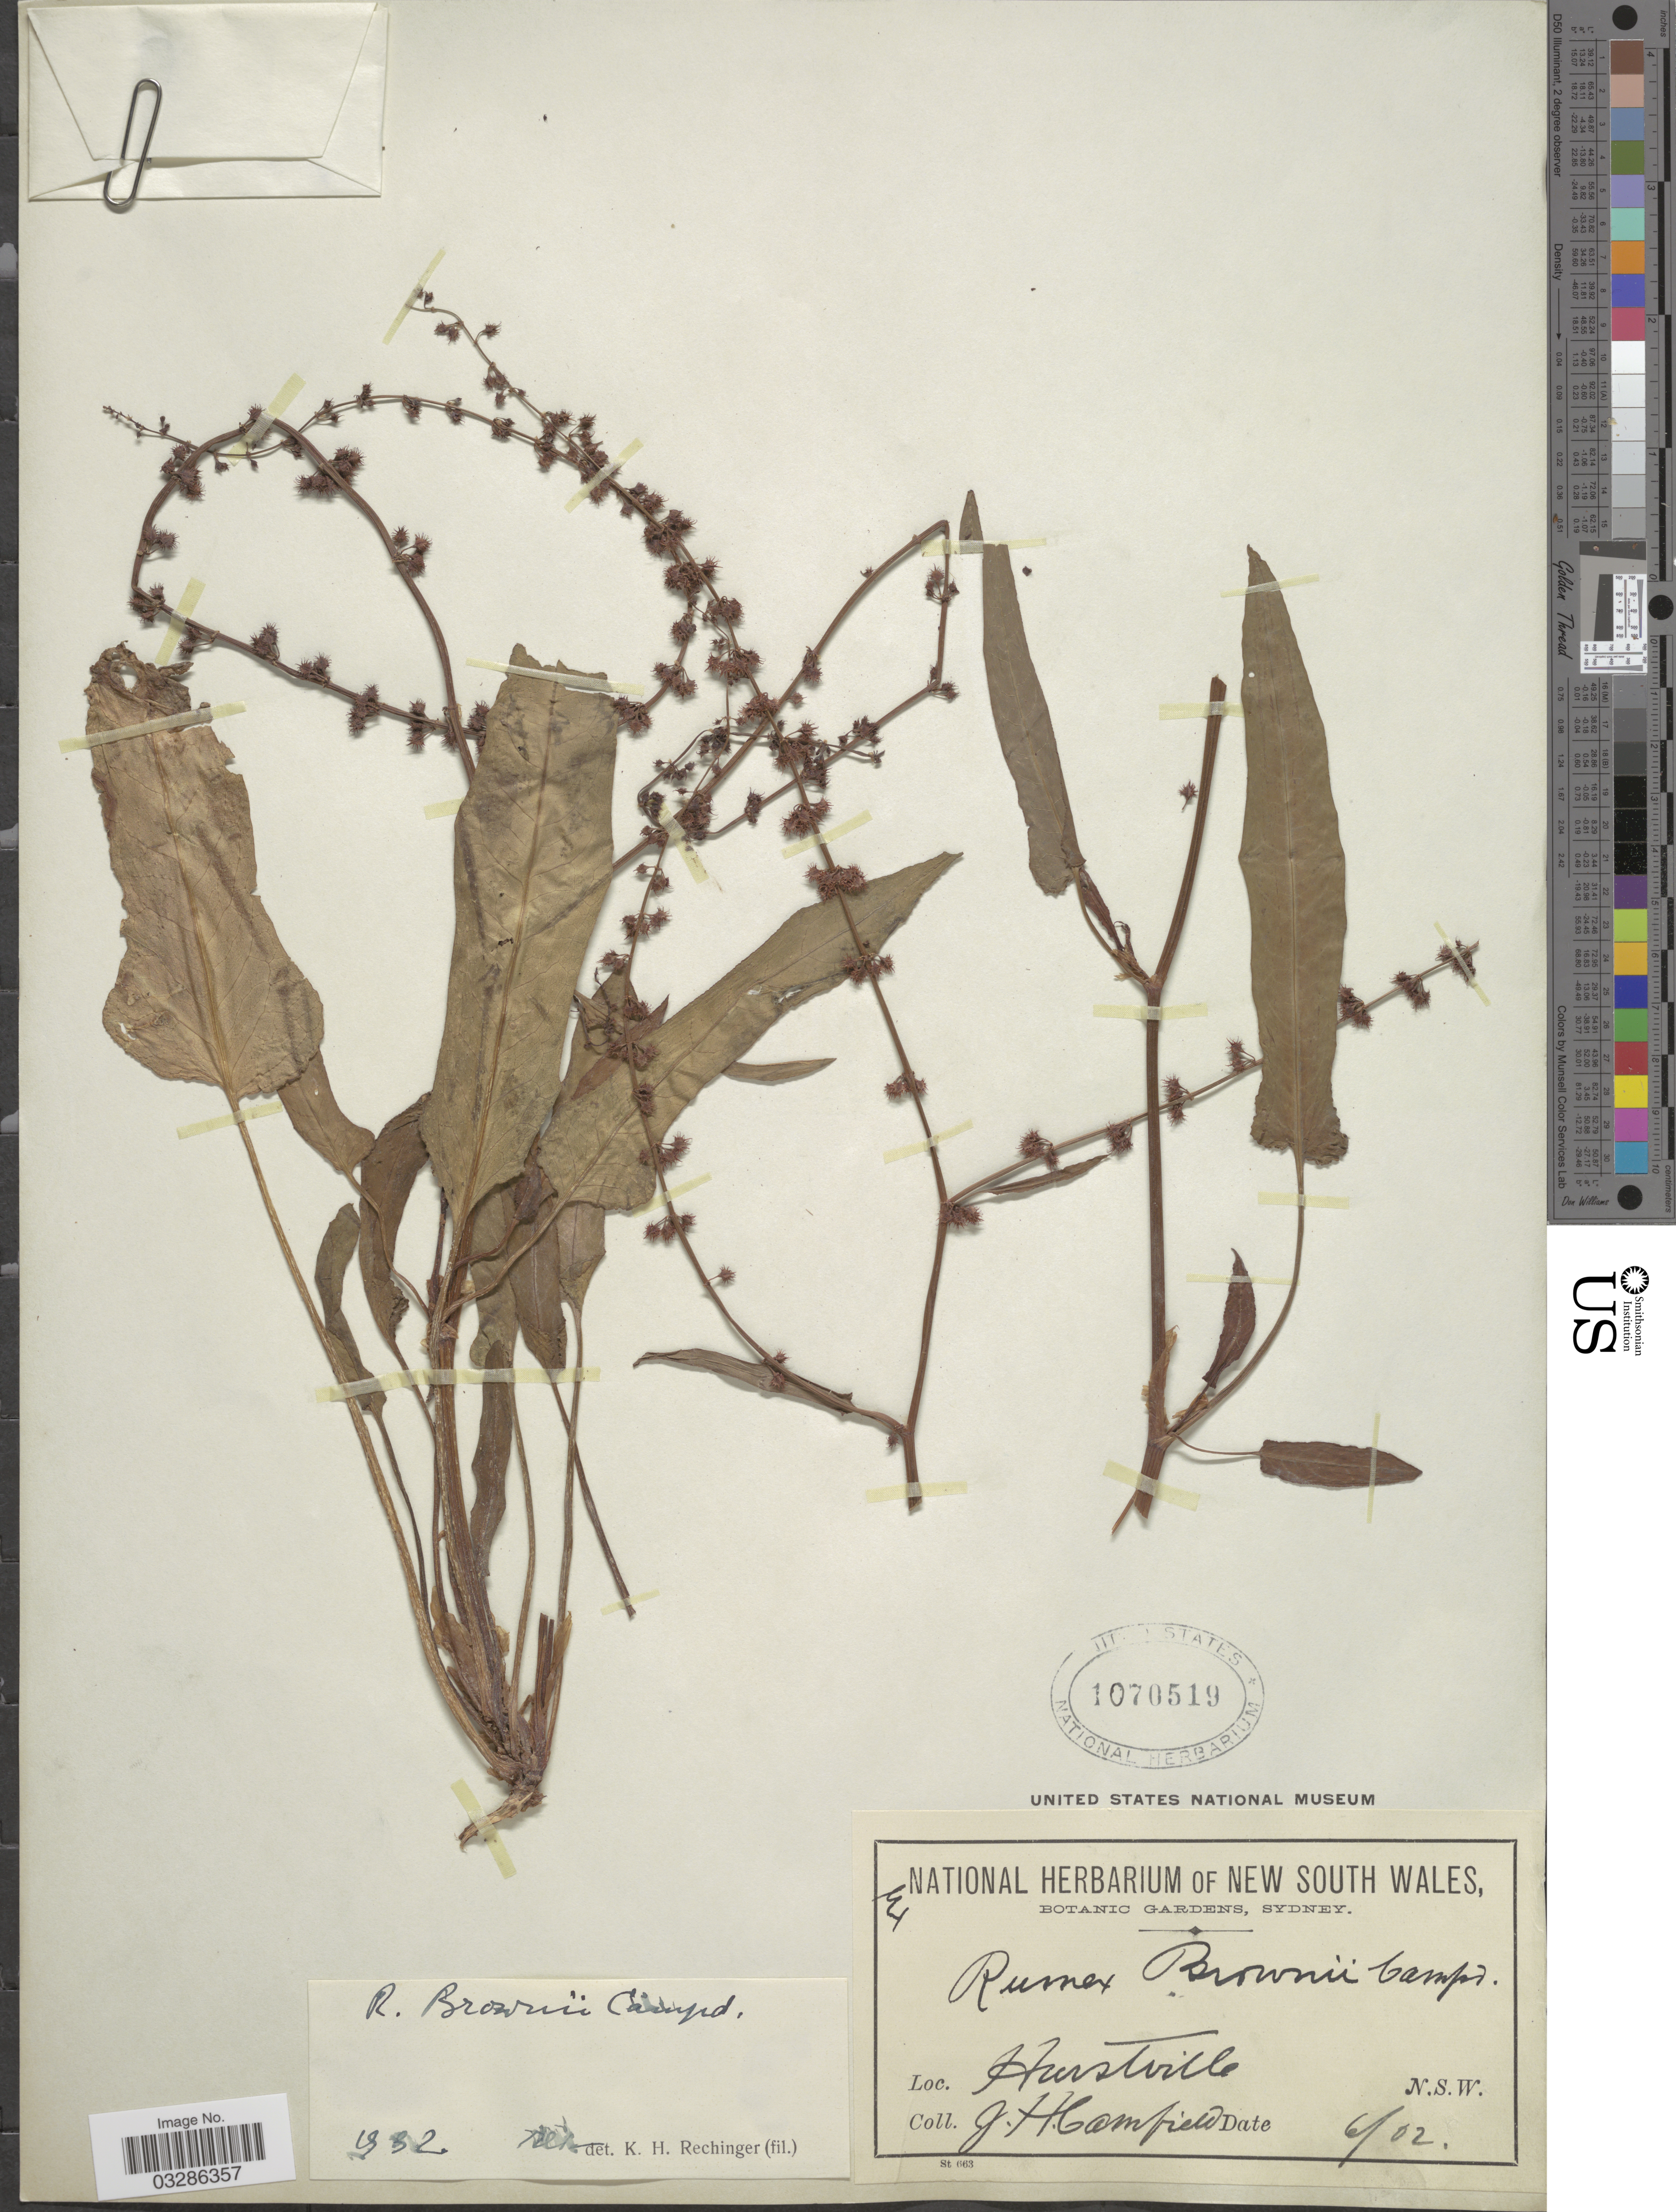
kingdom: Plantae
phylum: Tracheophyta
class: Magnoliopsida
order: Caryophyllales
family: Polygonaceae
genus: Rumex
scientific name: Rumex brownii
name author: Campd.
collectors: J. Camfield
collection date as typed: Transcribed d/m/y: /6/2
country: Australia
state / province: New South Wales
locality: Hurstville. N.S.W.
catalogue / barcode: US 1070519